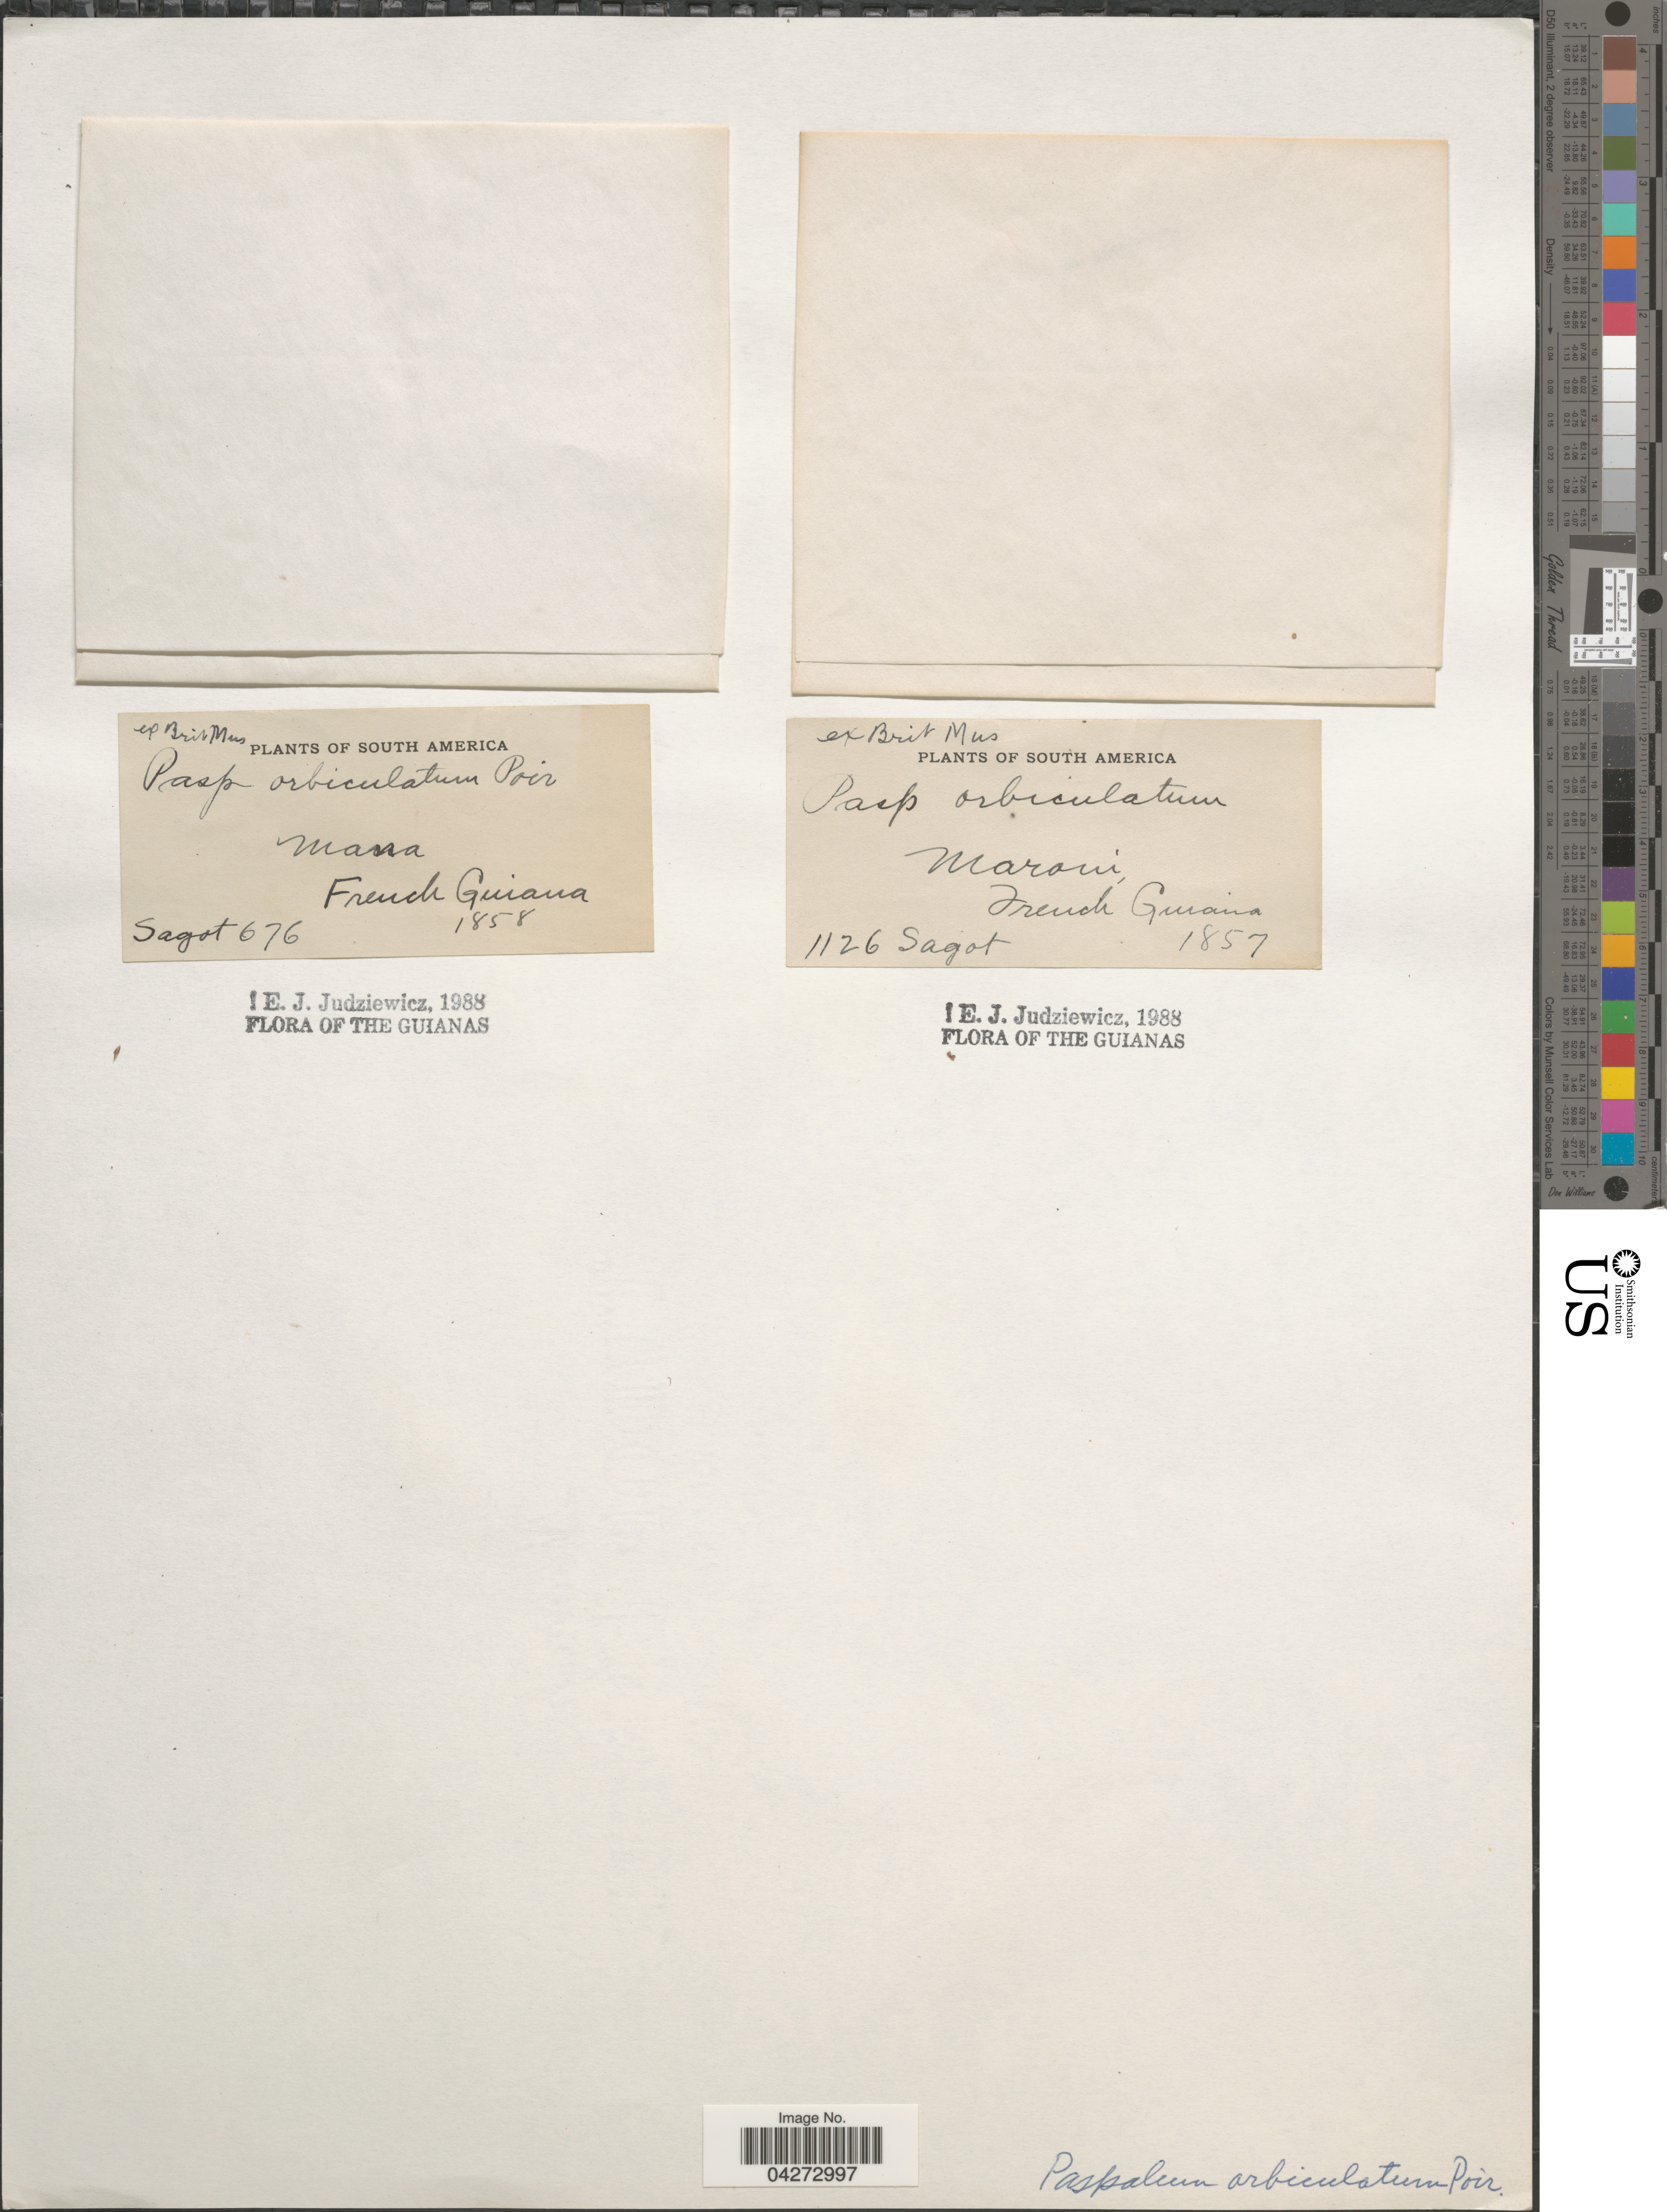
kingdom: Plantae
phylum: Tracheophyta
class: Liliopsida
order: Poales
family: Poaceae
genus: Paspalum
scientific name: Paspalum orbiculatum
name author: Poir.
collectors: Sagot, --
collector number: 676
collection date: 1858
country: French Guiana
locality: Mana. Guianas.